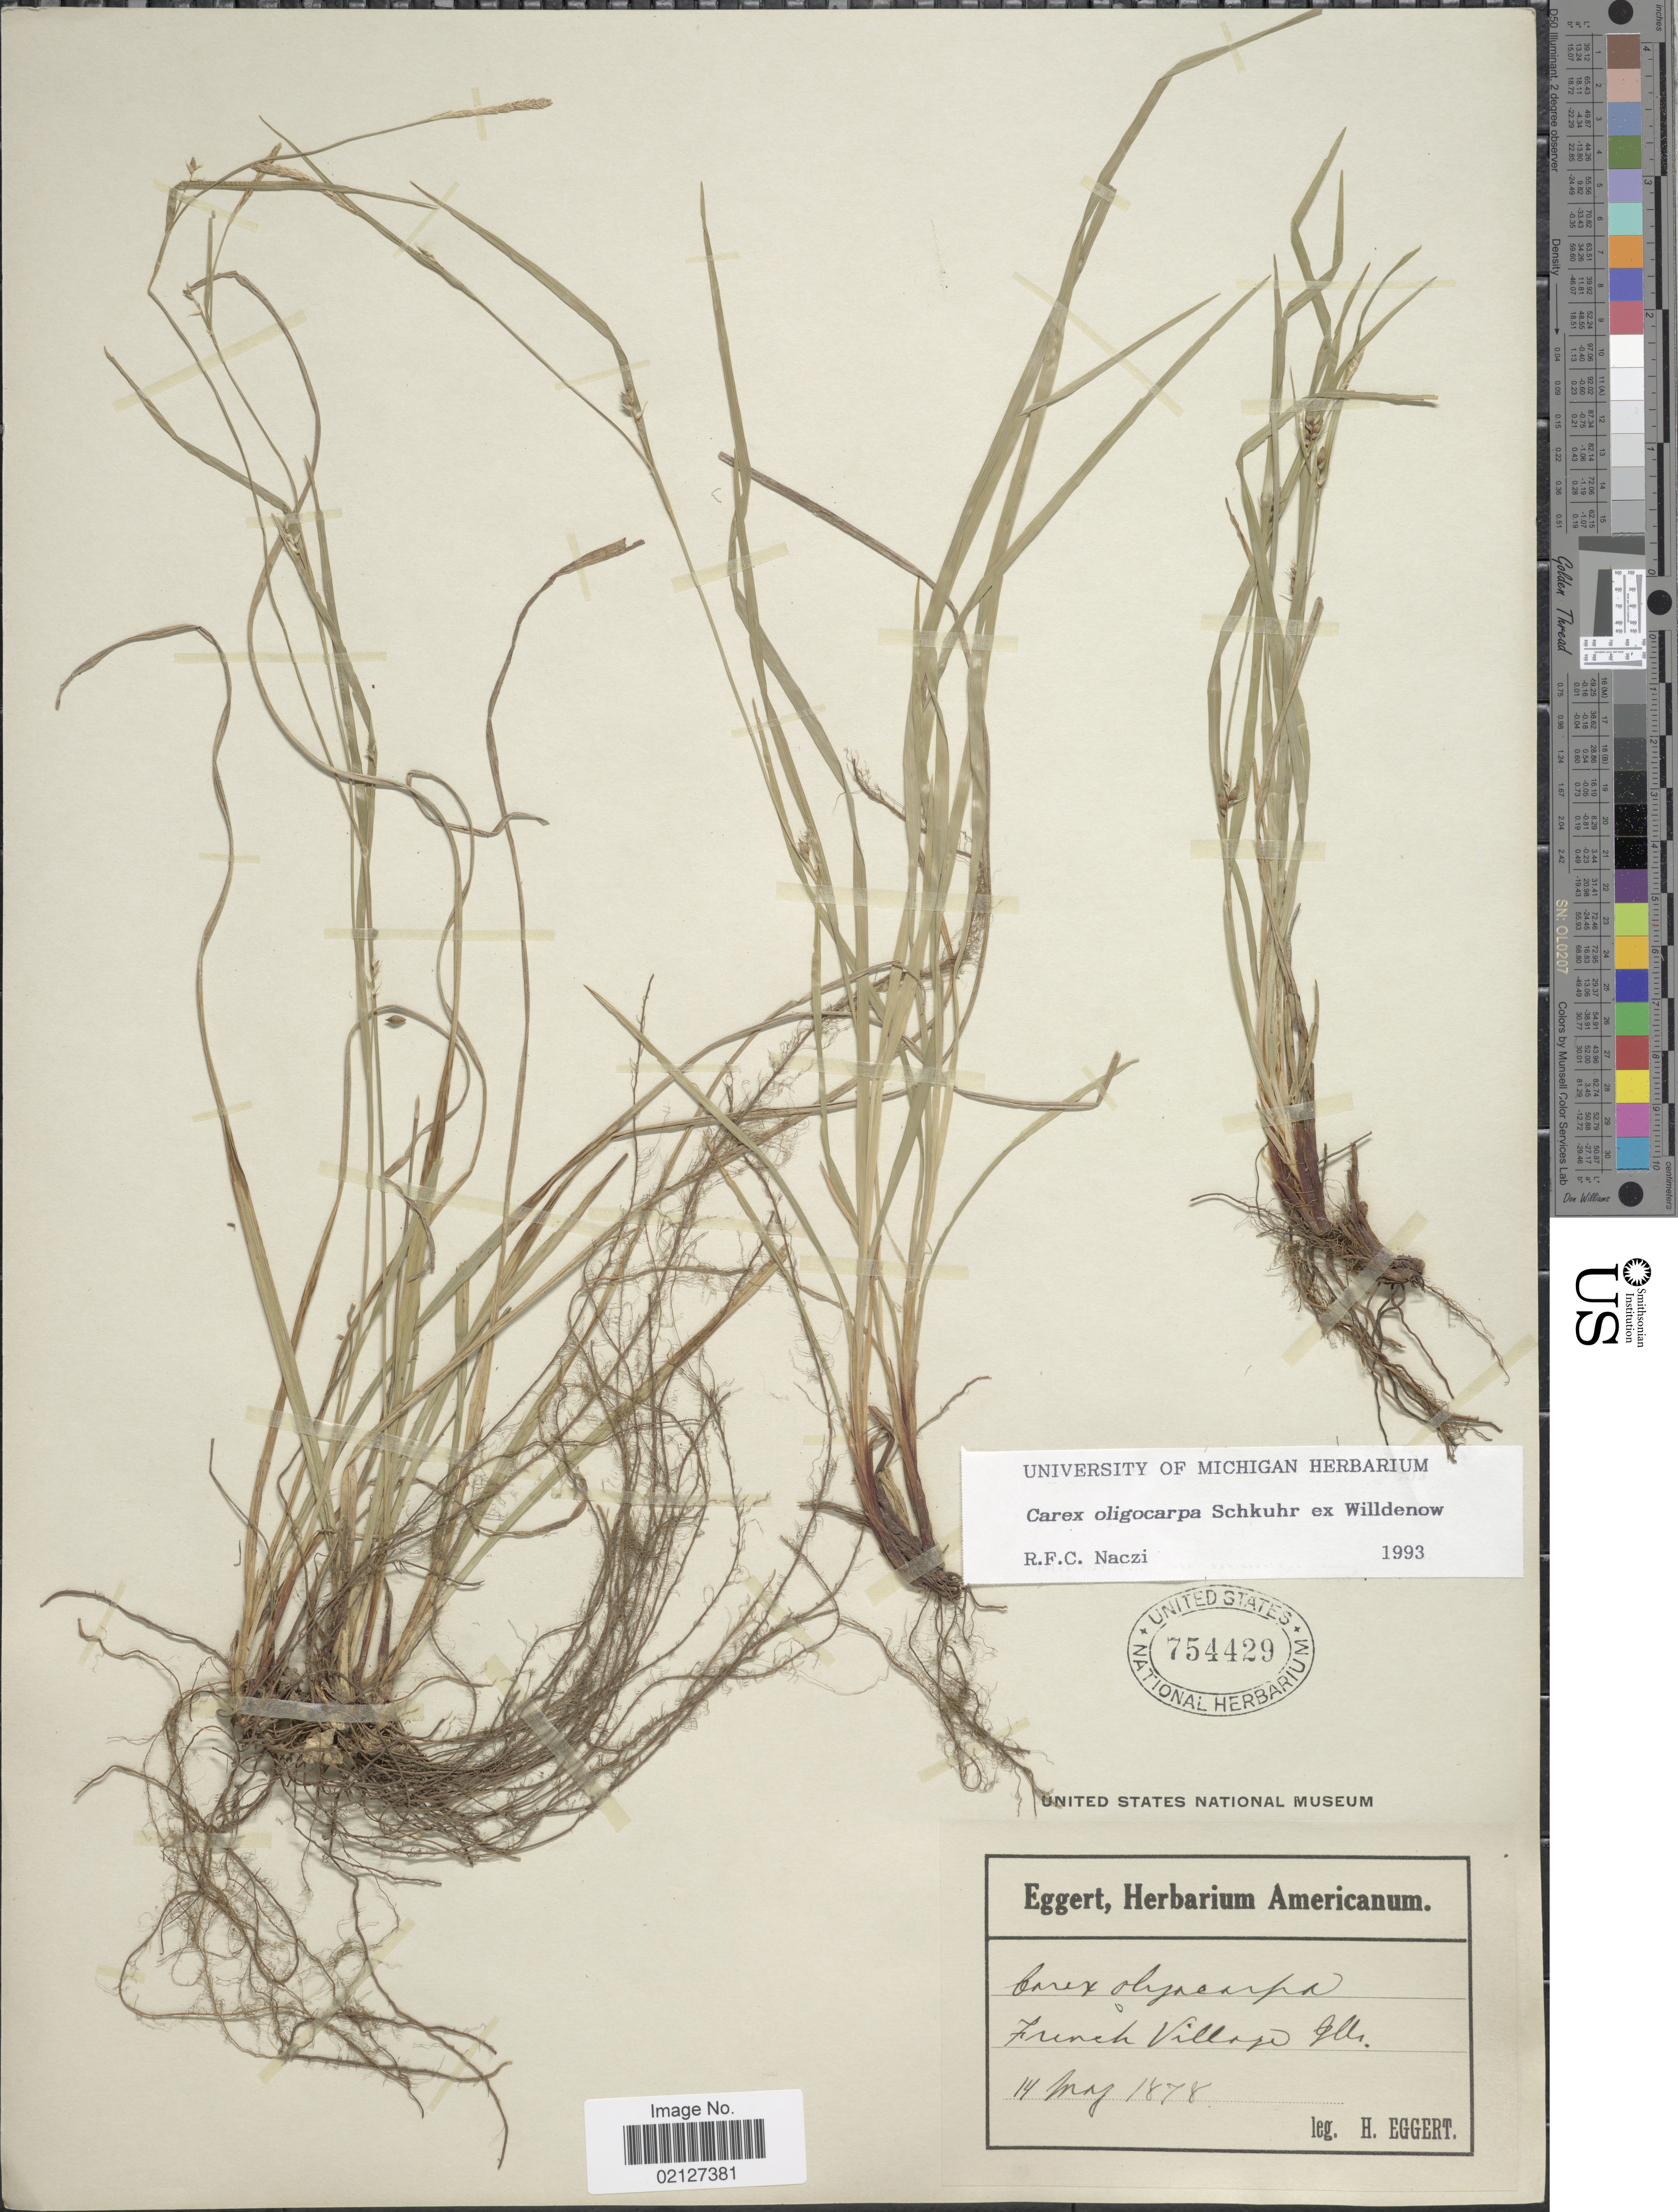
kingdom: Plantae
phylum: Tracheophyta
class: Liliopsida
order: Poales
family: Cyperaceae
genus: Carex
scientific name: Carex oligocarpa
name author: Willd.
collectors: H. Eggert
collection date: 1878-05-14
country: United States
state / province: Illinois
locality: French Village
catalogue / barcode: US 754429